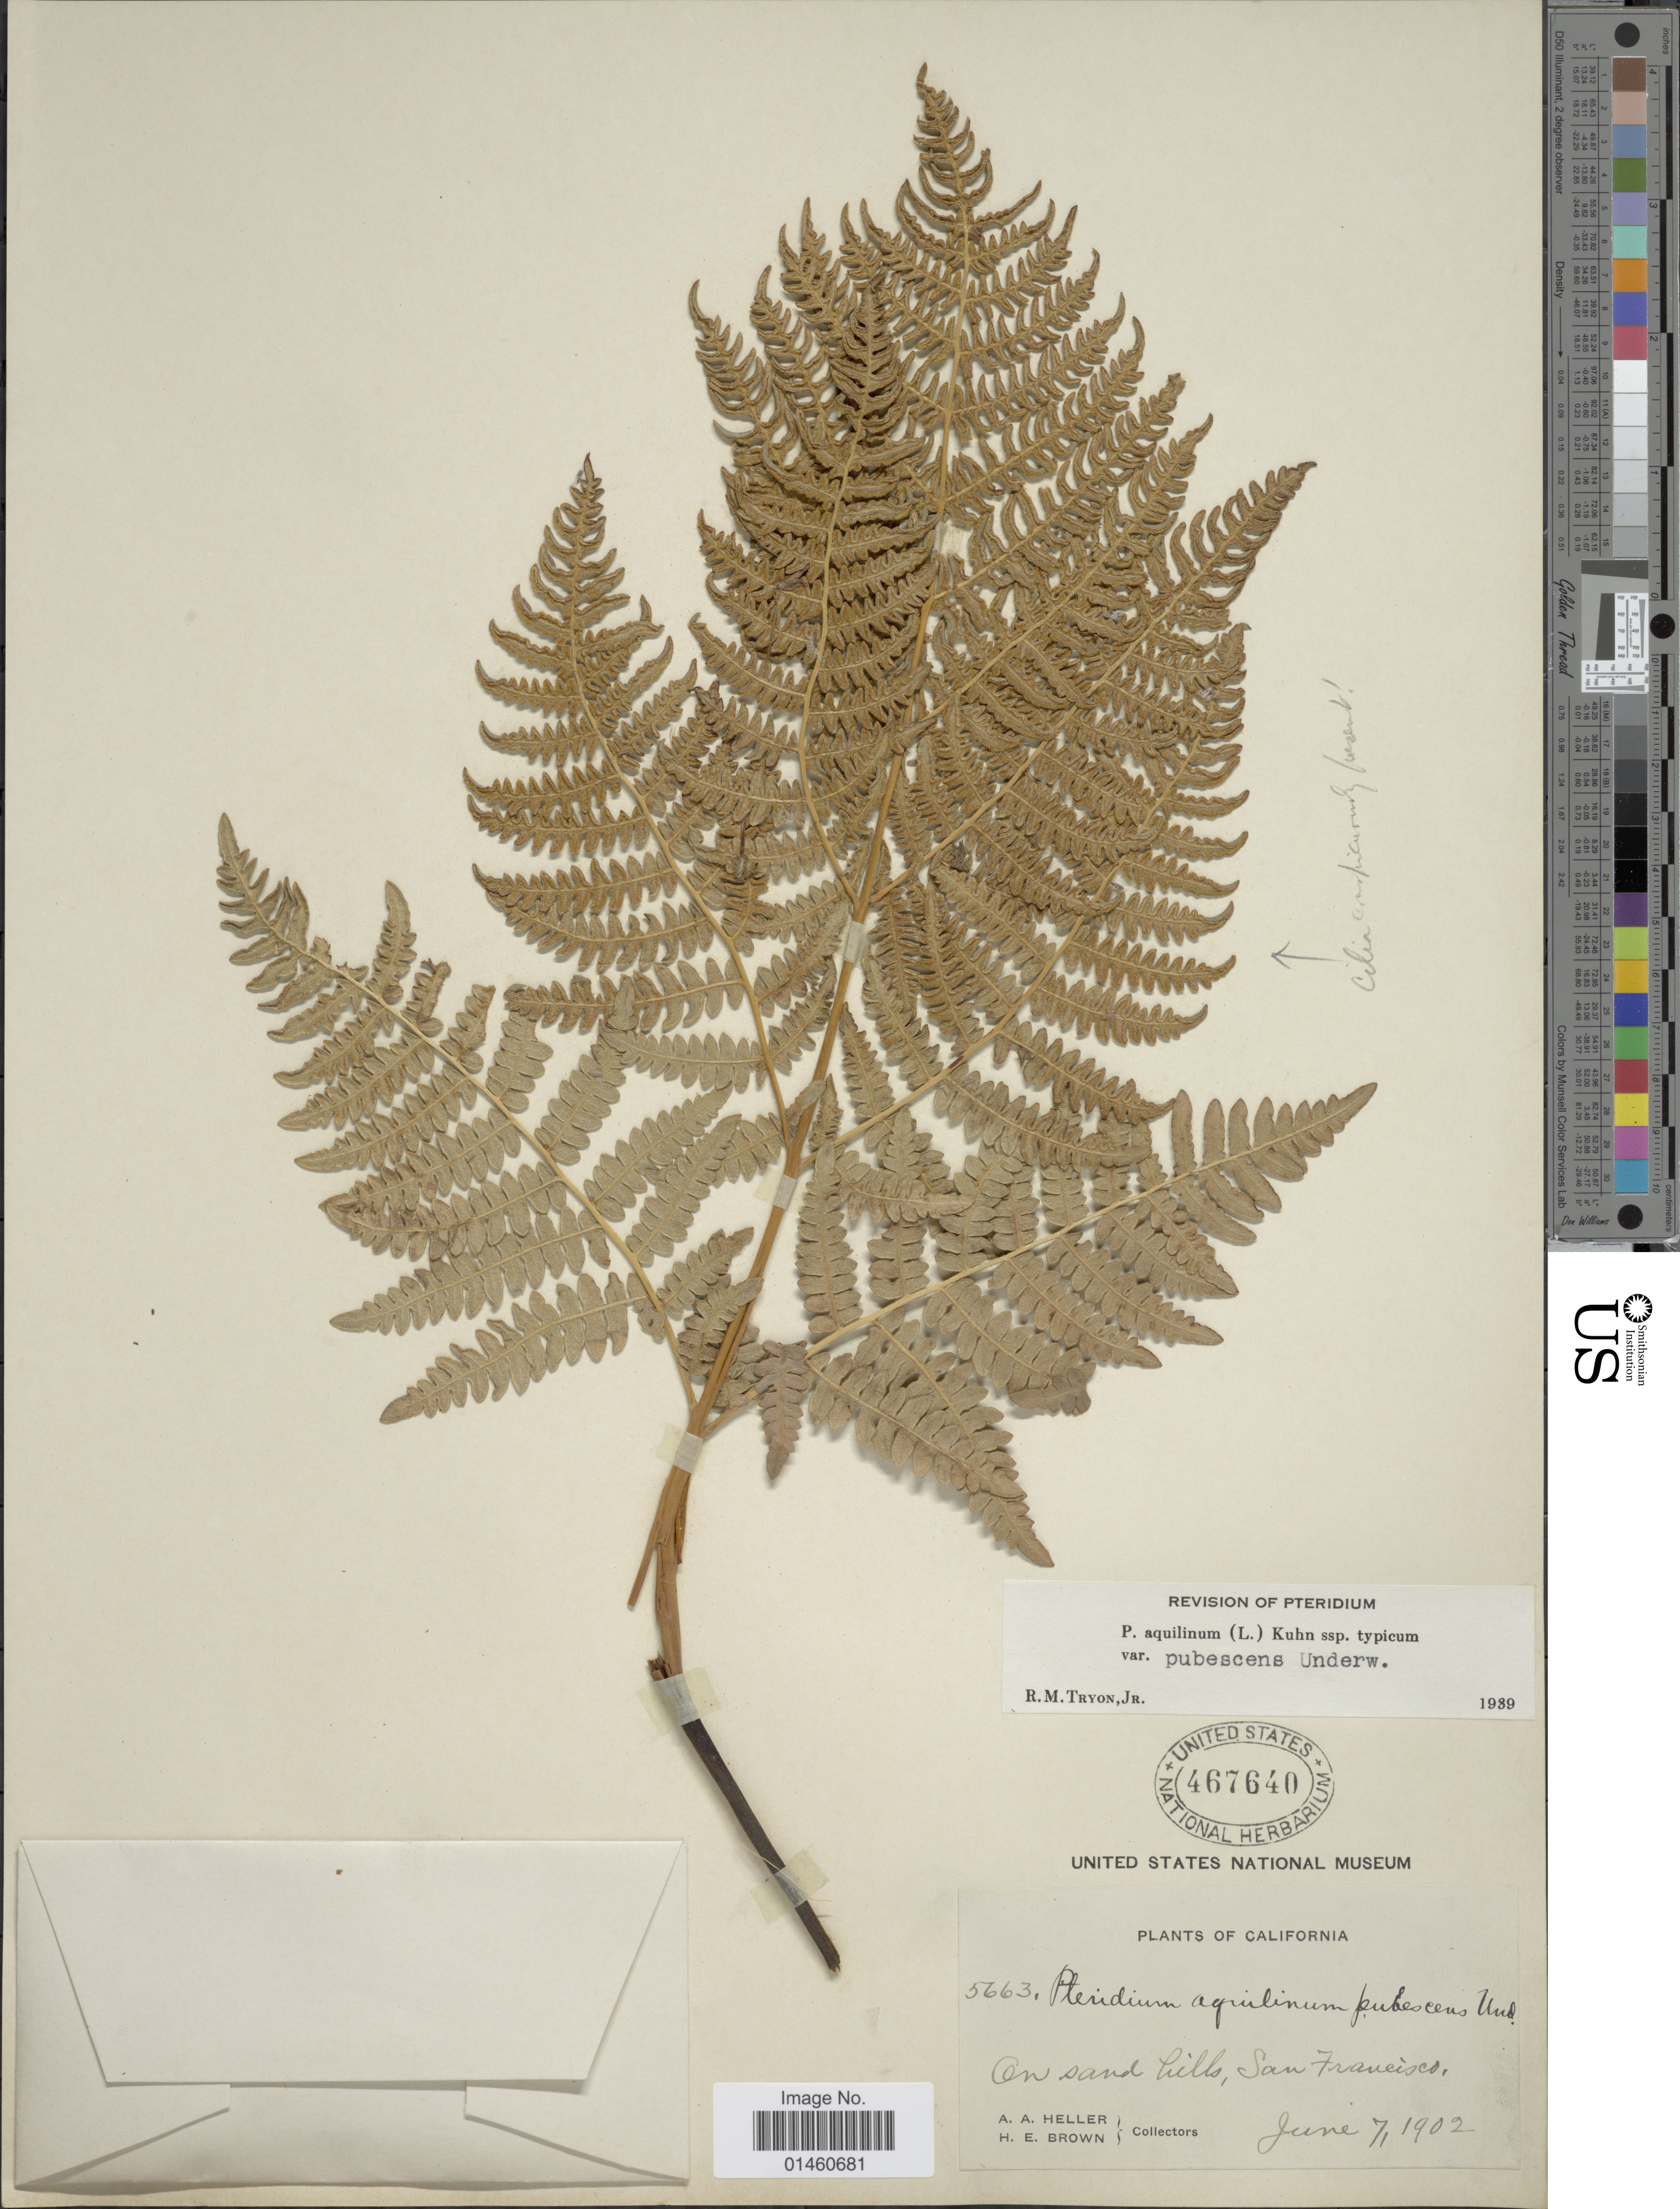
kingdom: Plantae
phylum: Tracheophyta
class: Polypodiopsida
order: Polypodiales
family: Dennstaedtiaceae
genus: Pteridium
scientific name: Pteridium pubescens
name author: (Underw.) Christenh.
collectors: A. A. Heller & H. E. Brown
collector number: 5663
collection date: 1902-06-07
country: United States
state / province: California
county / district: San Francisco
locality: On sandhills, San Francisco.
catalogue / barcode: US 467640